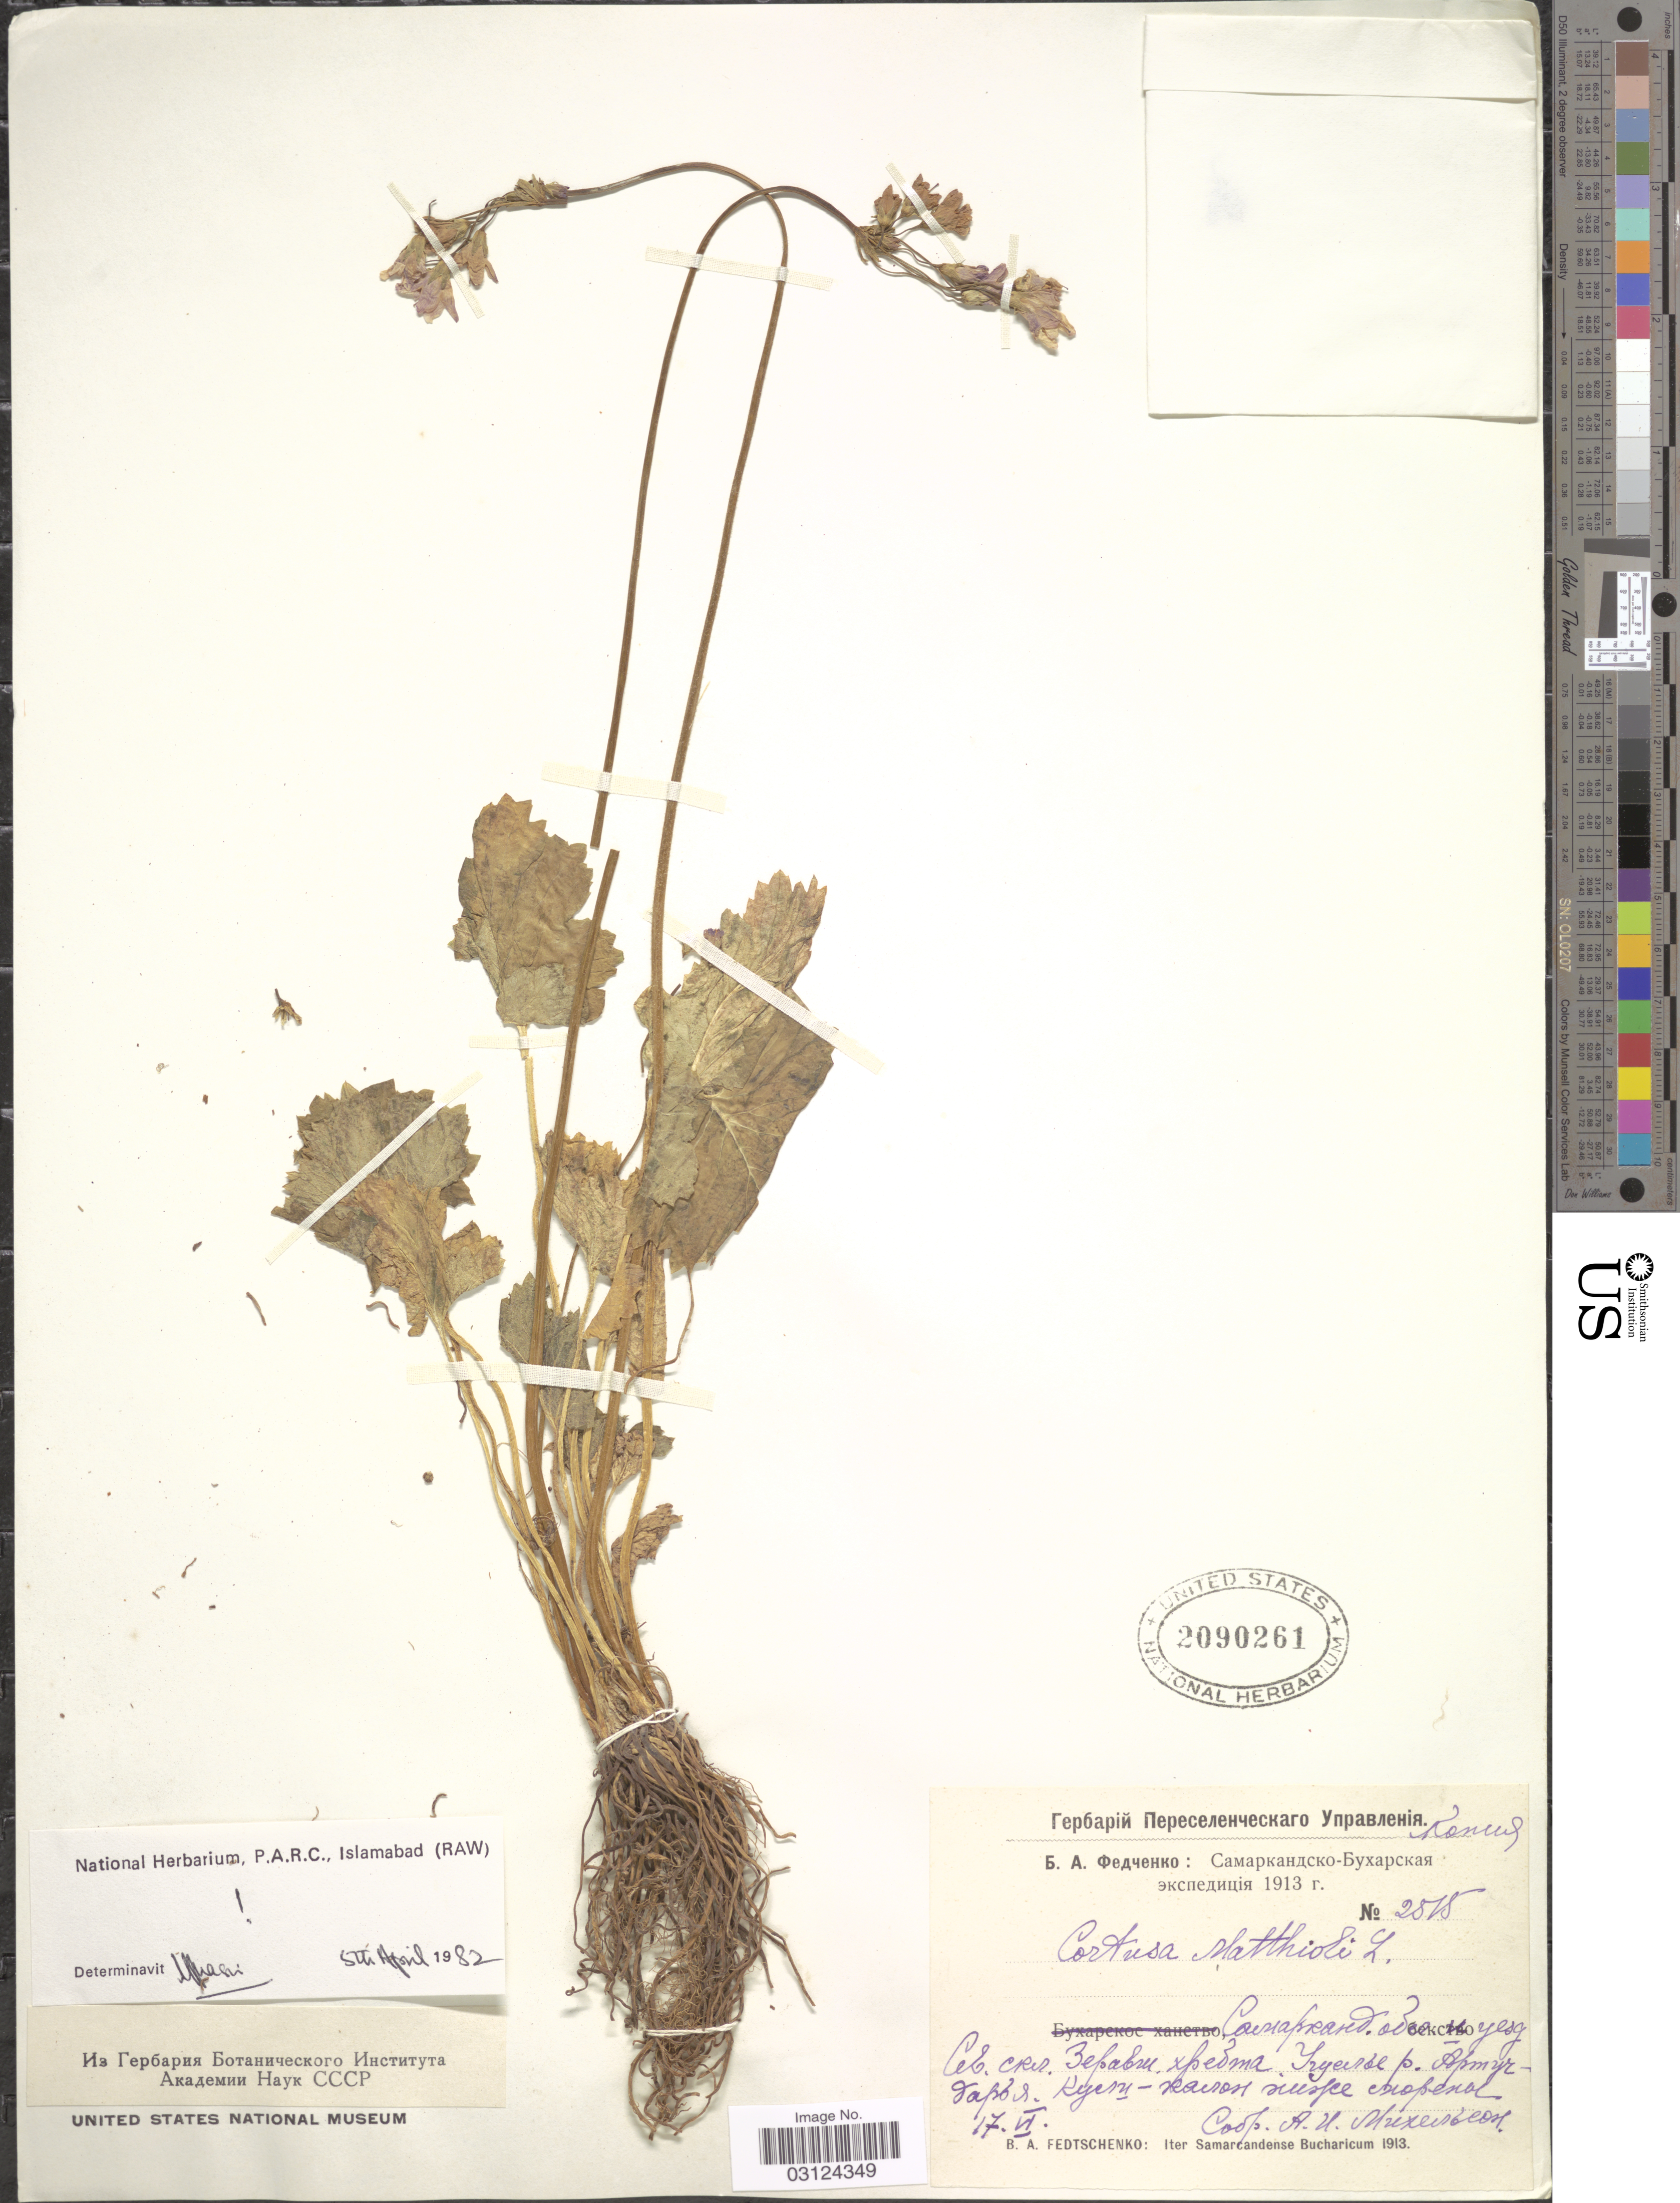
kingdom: Plantae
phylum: Tracheophyta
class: Magnoliopsida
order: Ericales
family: Primulaceae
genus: Cortusa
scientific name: Cortusa matthioli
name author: L.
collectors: B. A. Fedtschenko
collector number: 2818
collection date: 1913-06-17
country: Uzbekistan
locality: X, Iter Samarcandense Bucharicum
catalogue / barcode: US 2090261